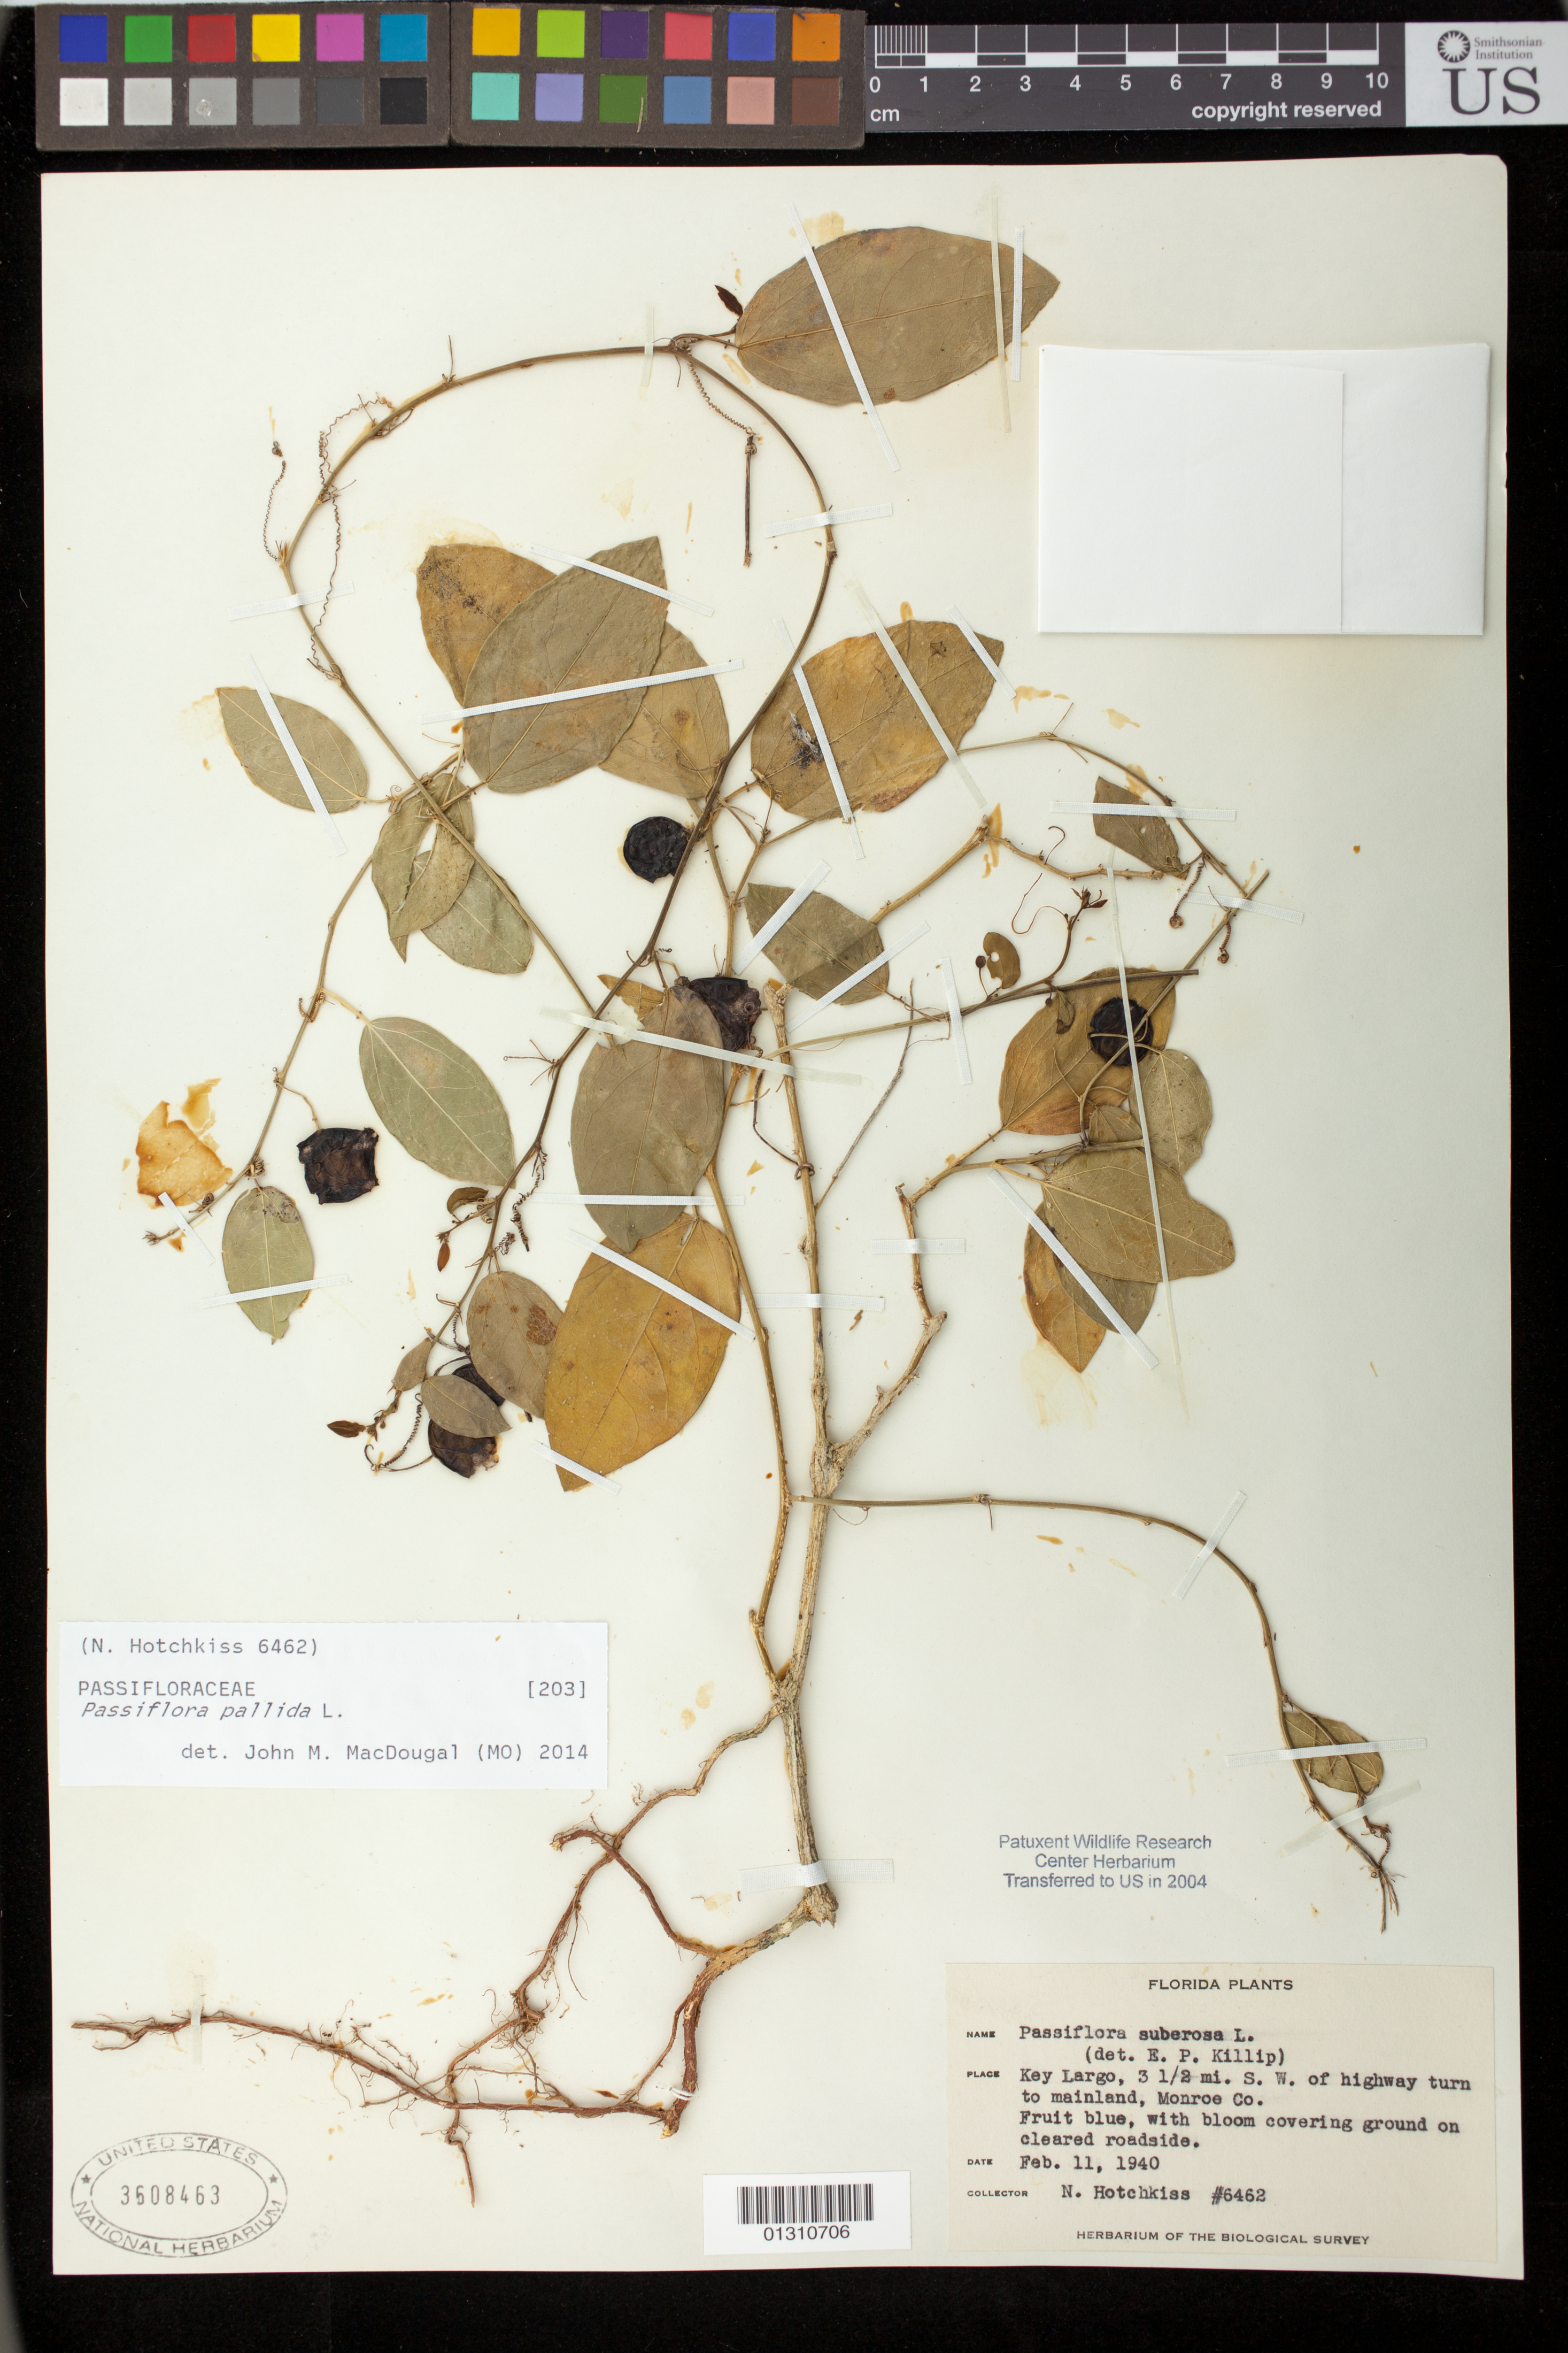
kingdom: Plantae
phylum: Tracheophyta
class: Magnoliopsida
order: Malpighiales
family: Passifloraceae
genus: Passiflora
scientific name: Passiflora pallida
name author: L.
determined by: MacDougal, John M.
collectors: N. Hotchkiss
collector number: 6462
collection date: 1940-02-11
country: United States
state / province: Florida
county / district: Monroe County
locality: Key Largo, 3.5 mi. SW of Hwy turn to mainland.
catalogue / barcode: US 3608463